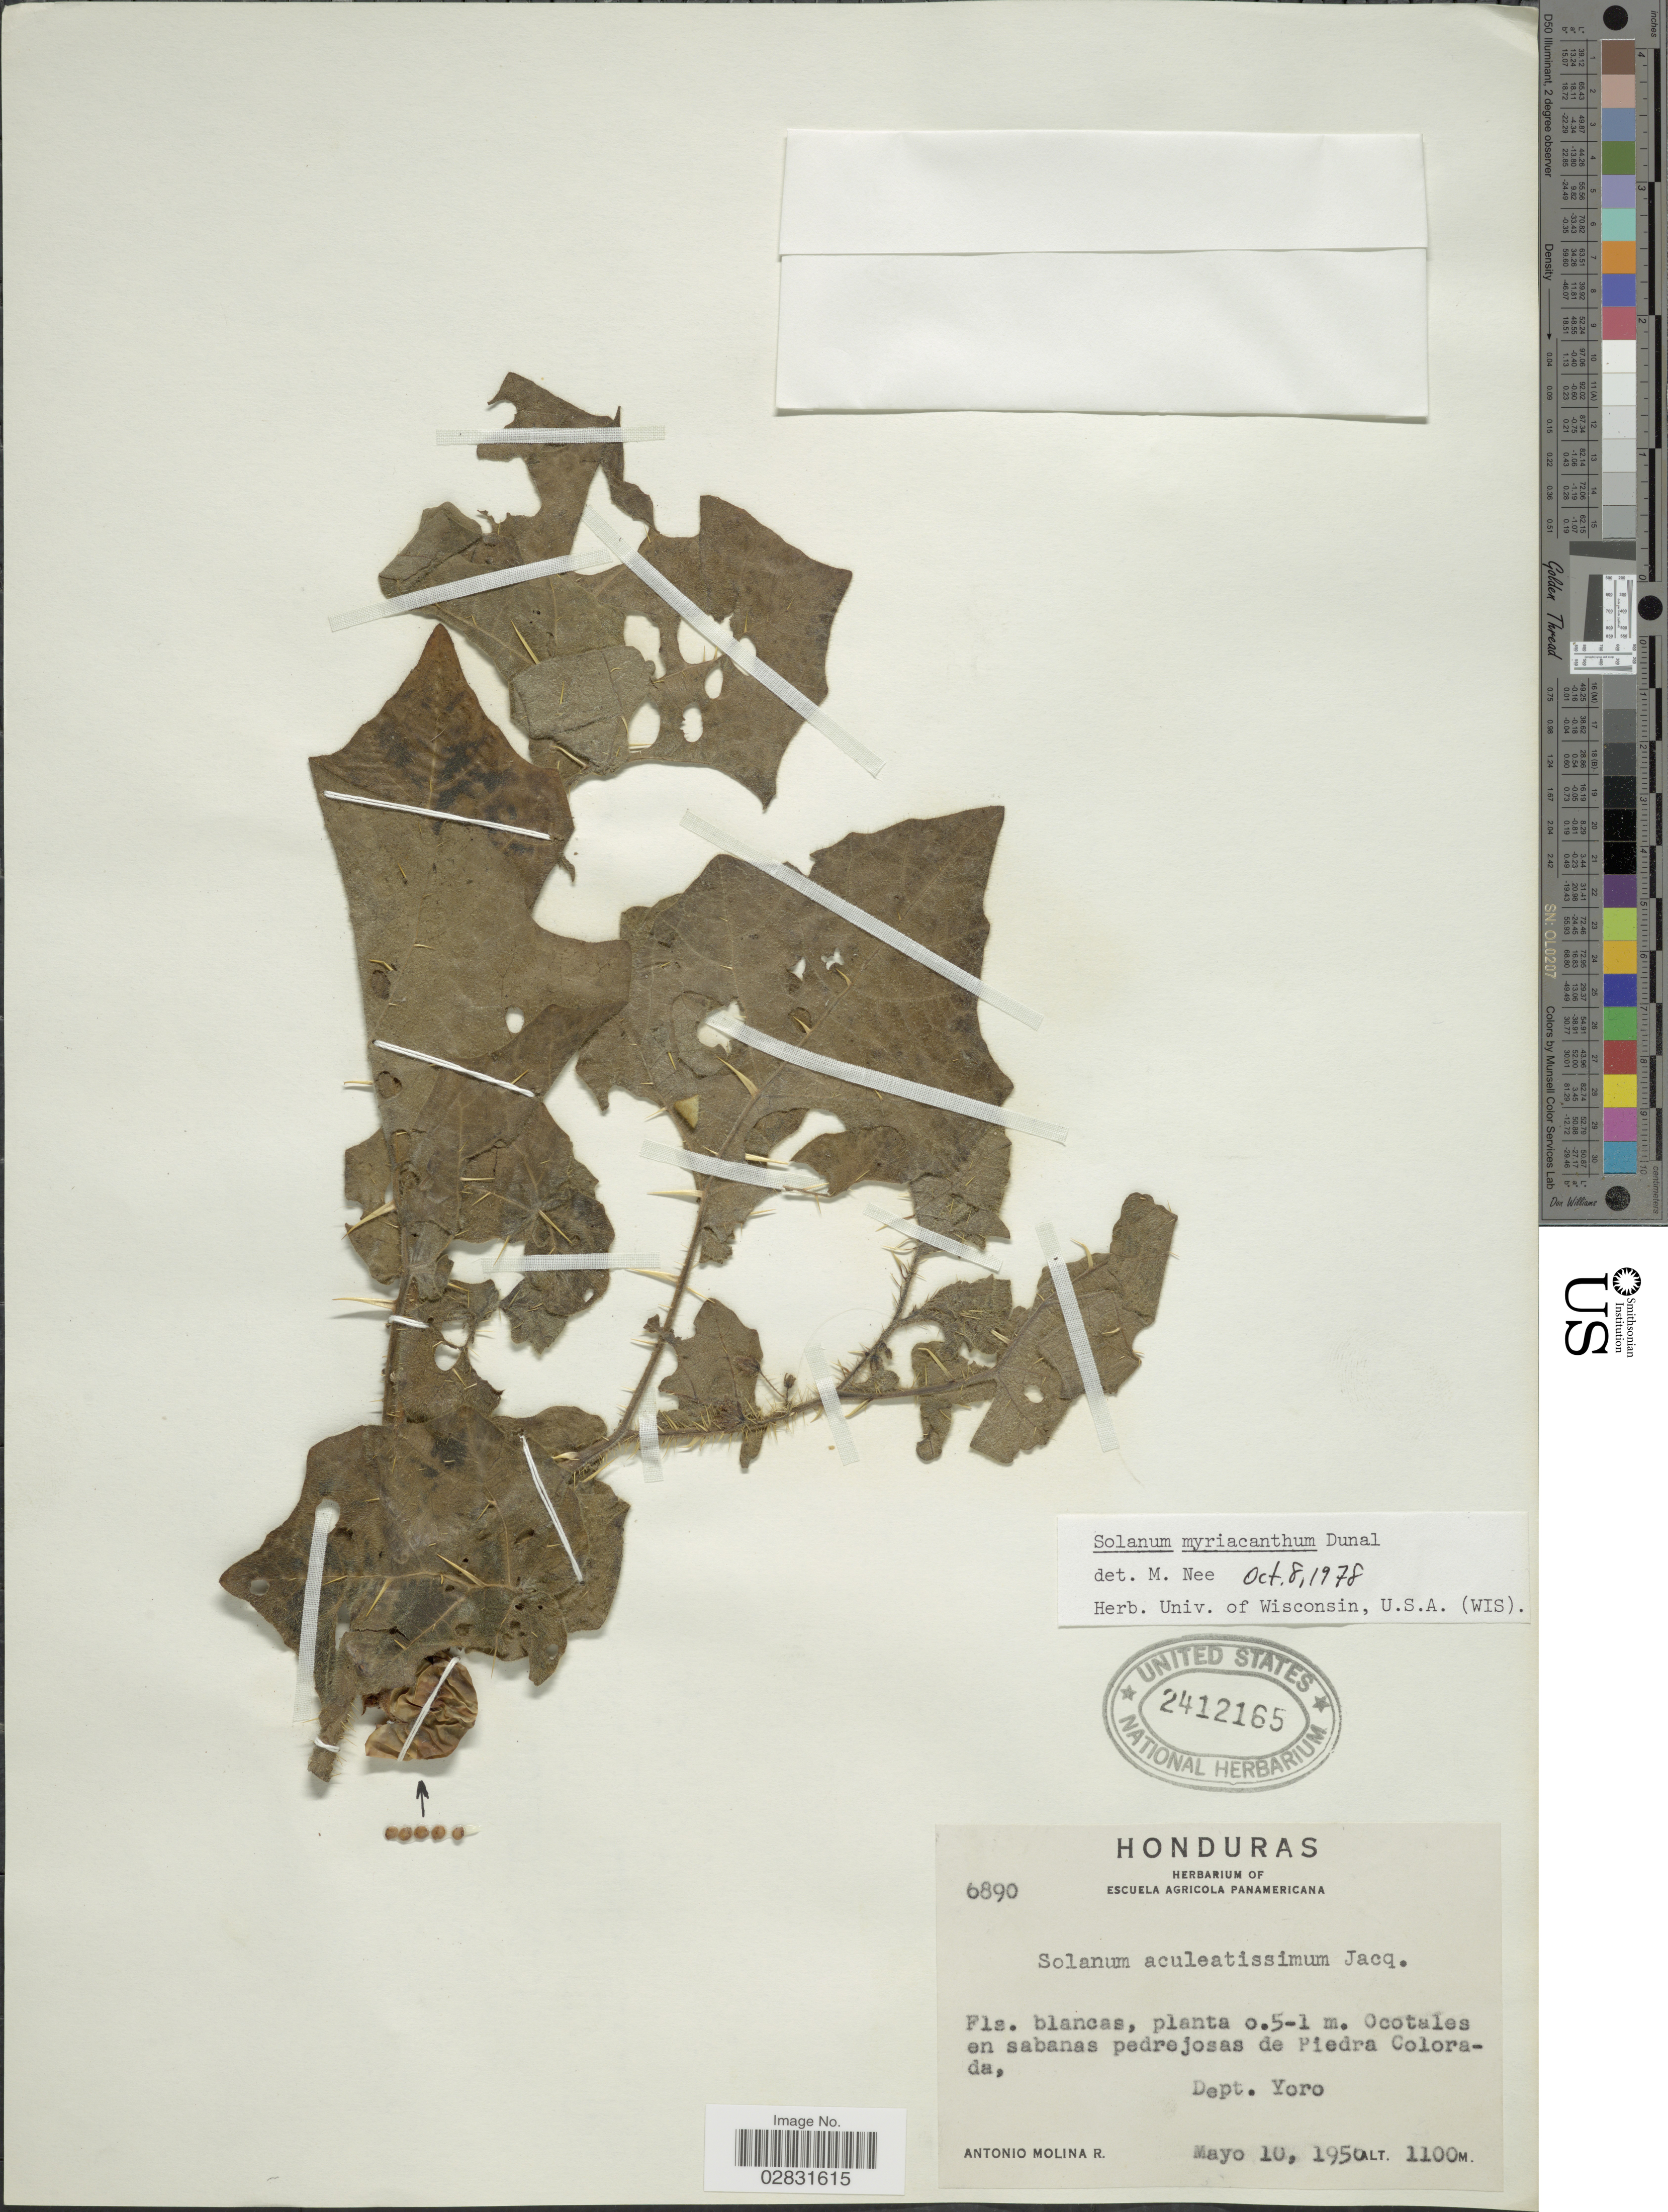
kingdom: Plantae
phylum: Tracheophyta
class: Magnoliopsida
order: Solanales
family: Solanaceae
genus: Solanum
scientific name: Solanum myriacanthum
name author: Dunal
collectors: A. Molina R.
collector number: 6890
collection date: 1956-05-10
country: Honduras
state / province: Yoro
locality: Ocotales en sabanas pedrejosas de Piedra Colorada, Dept. Yoro.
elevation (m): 1100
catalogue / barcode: US 2412165